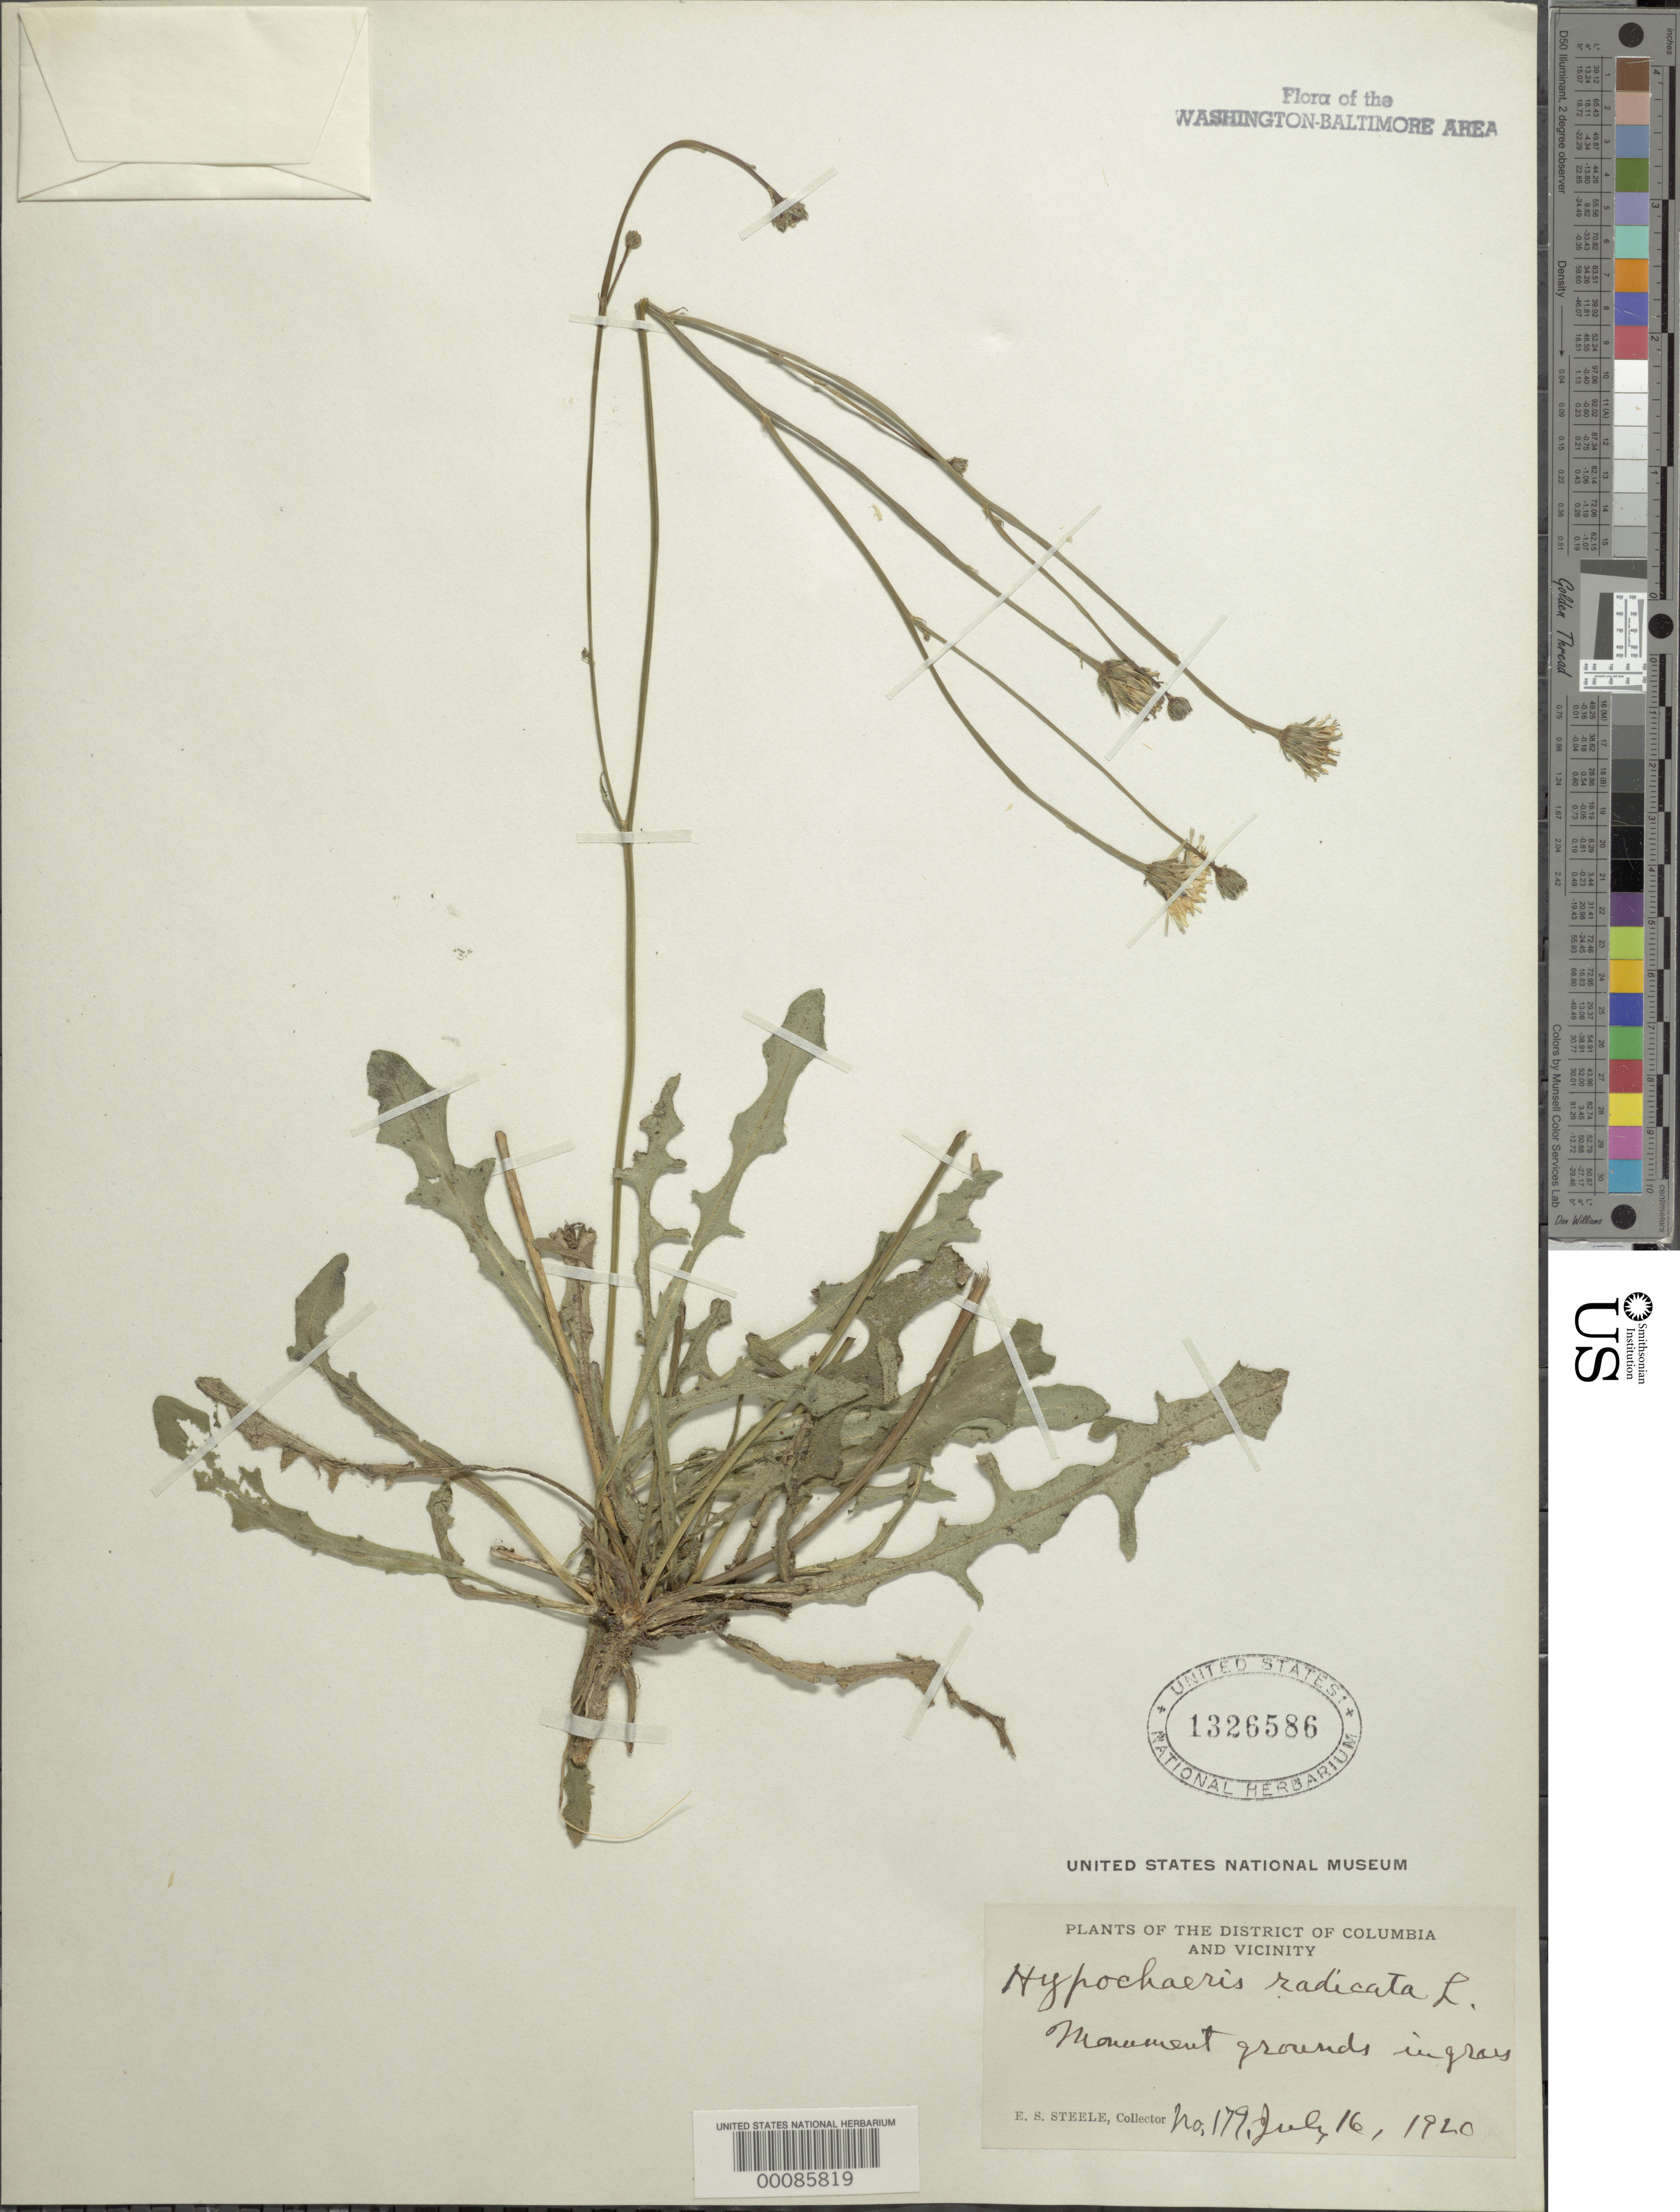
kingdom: Plantae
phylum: Tracheophyta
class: Magnoliopsida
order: Asterales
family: Asteraceae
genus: Hypochaeris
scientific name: Hypochaeris radicata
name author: L.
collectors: E. Steele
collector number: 179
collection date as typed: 16 Jul 1920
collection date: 1920-07-16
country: United States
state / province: District of Columbia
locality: Monument grounds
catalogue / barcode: US 1326586